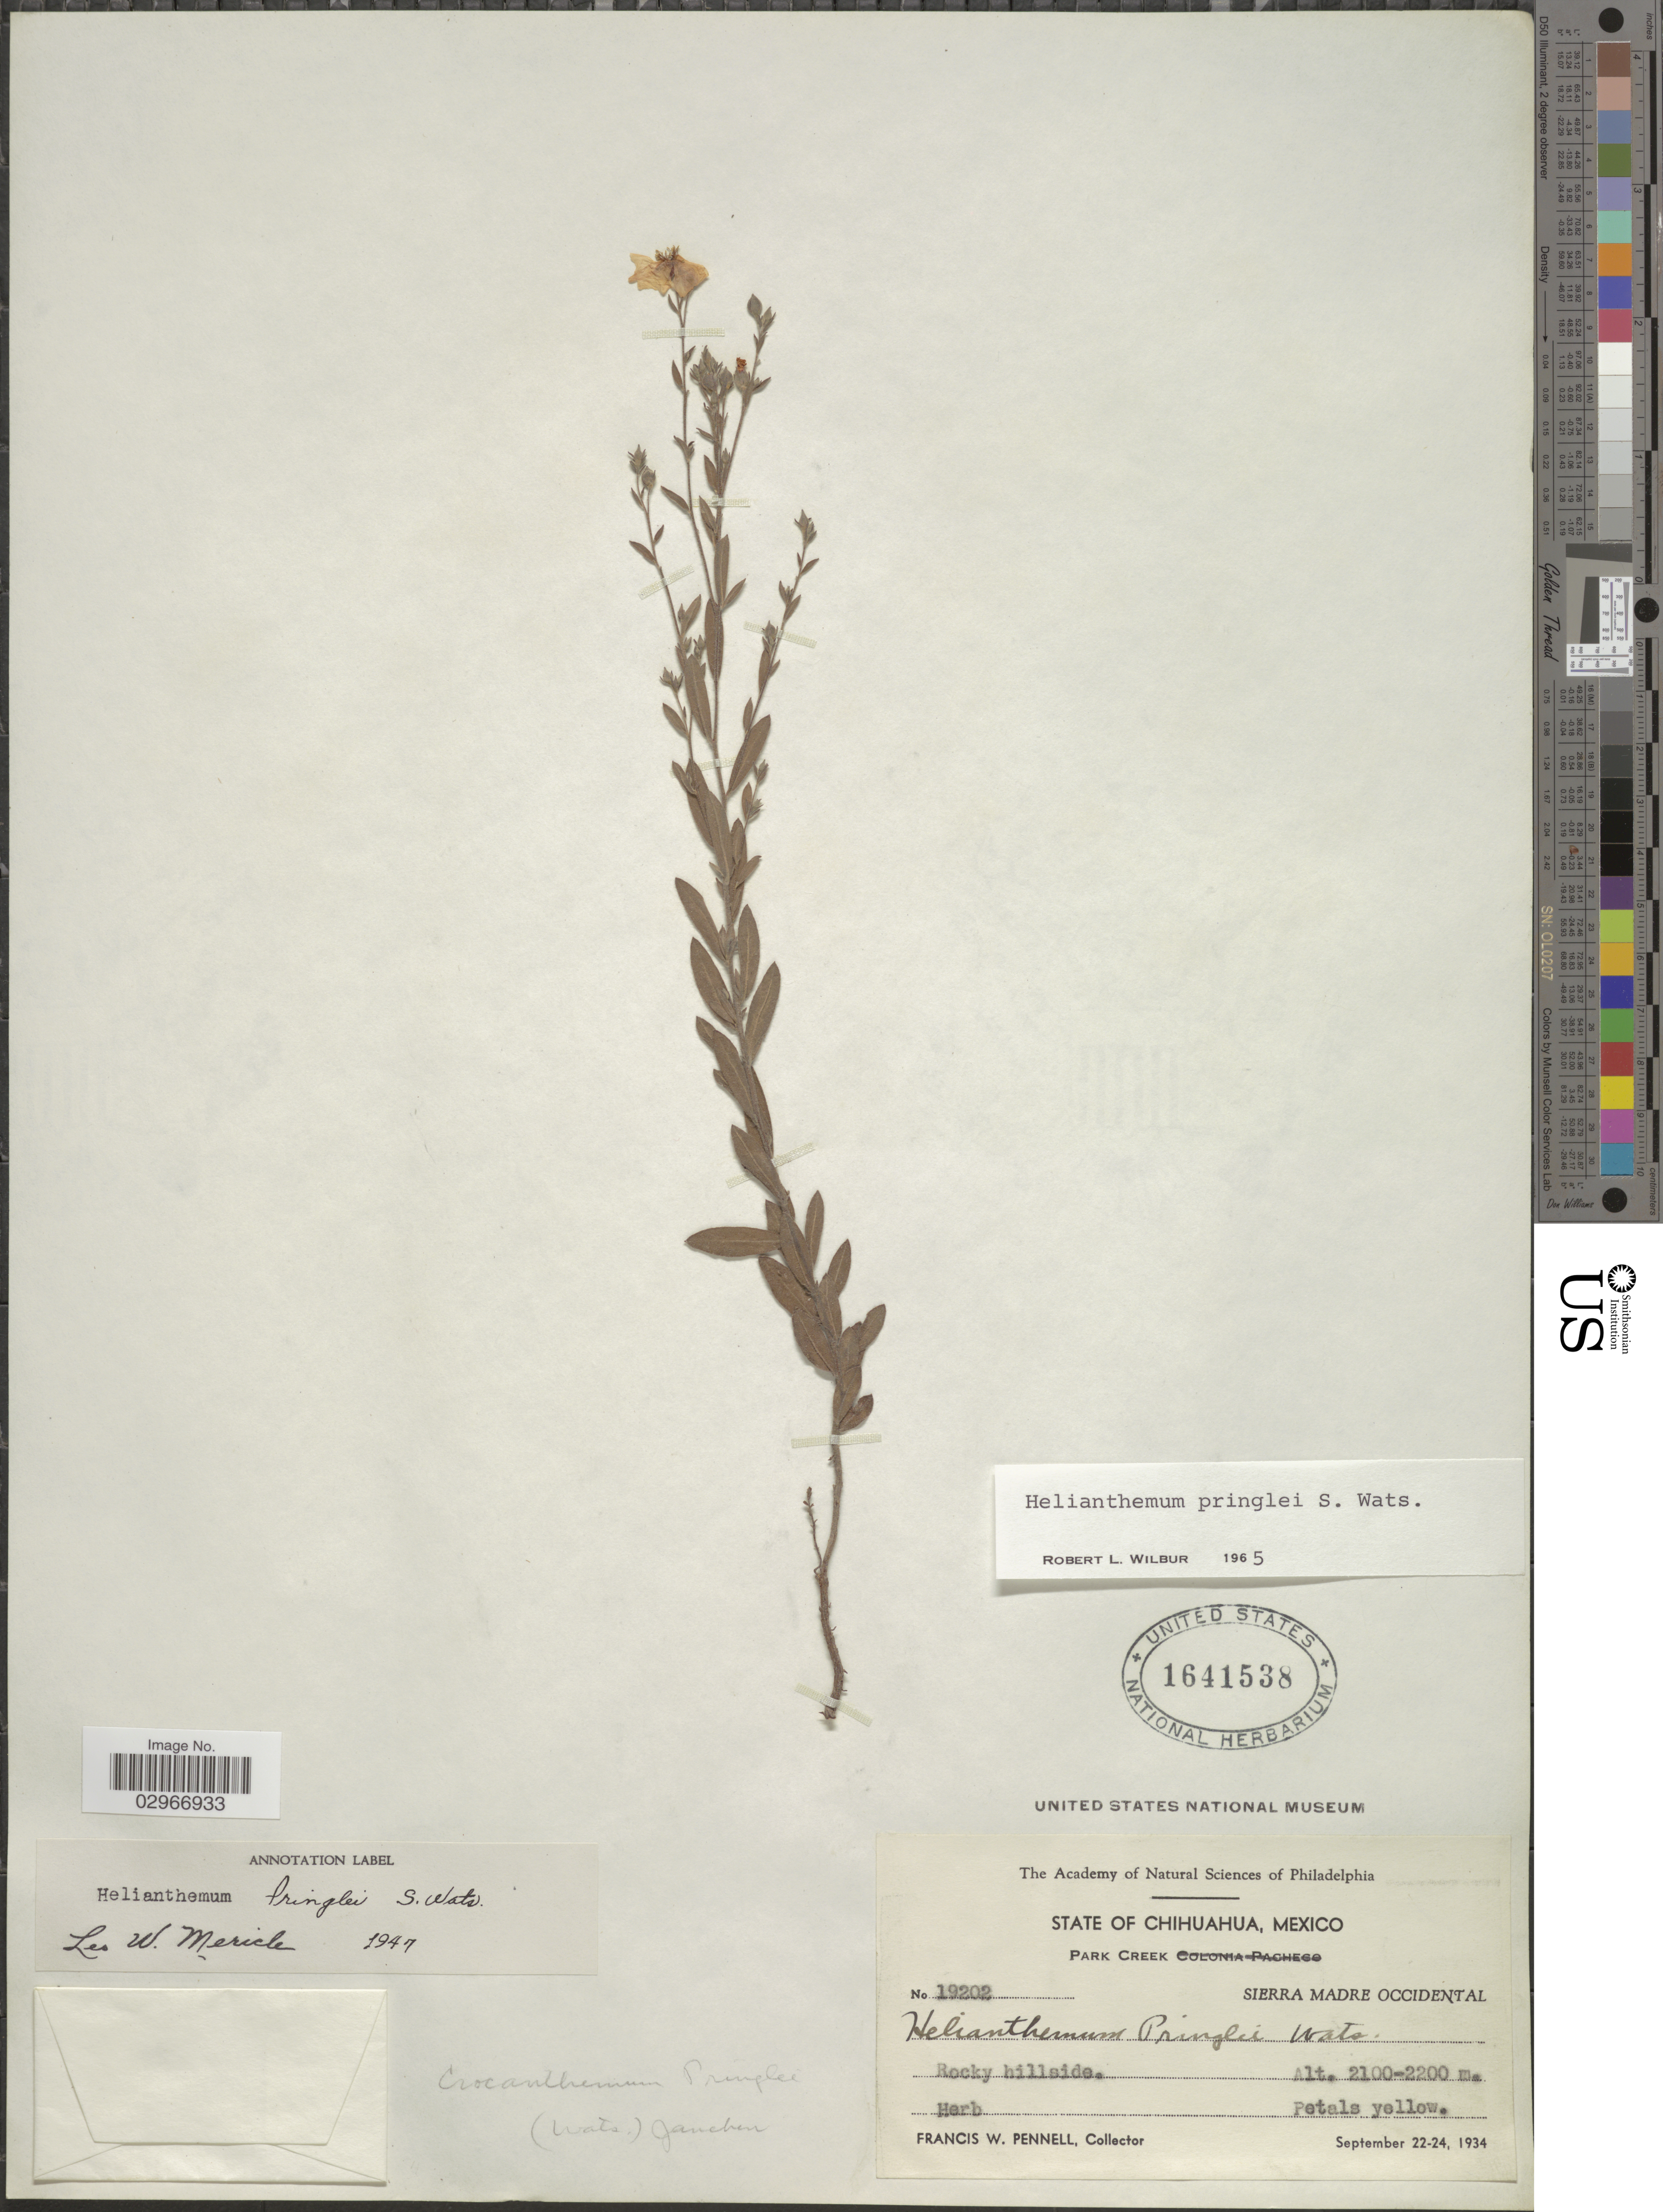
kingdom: Plantae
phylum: Tracheophyta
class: Magnoliopsida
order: Malvales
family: Cistaceae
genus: Helianthemum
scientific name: Helianthemum pringlei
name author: S. Watson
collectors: F. W. Pennell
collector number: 19202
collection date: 1934-09-22/1934-09-24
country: Mexico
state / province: Chihuahua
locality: Park Creek. Sierra Madre Occidental.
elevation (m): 2100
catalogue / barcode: US 1641538